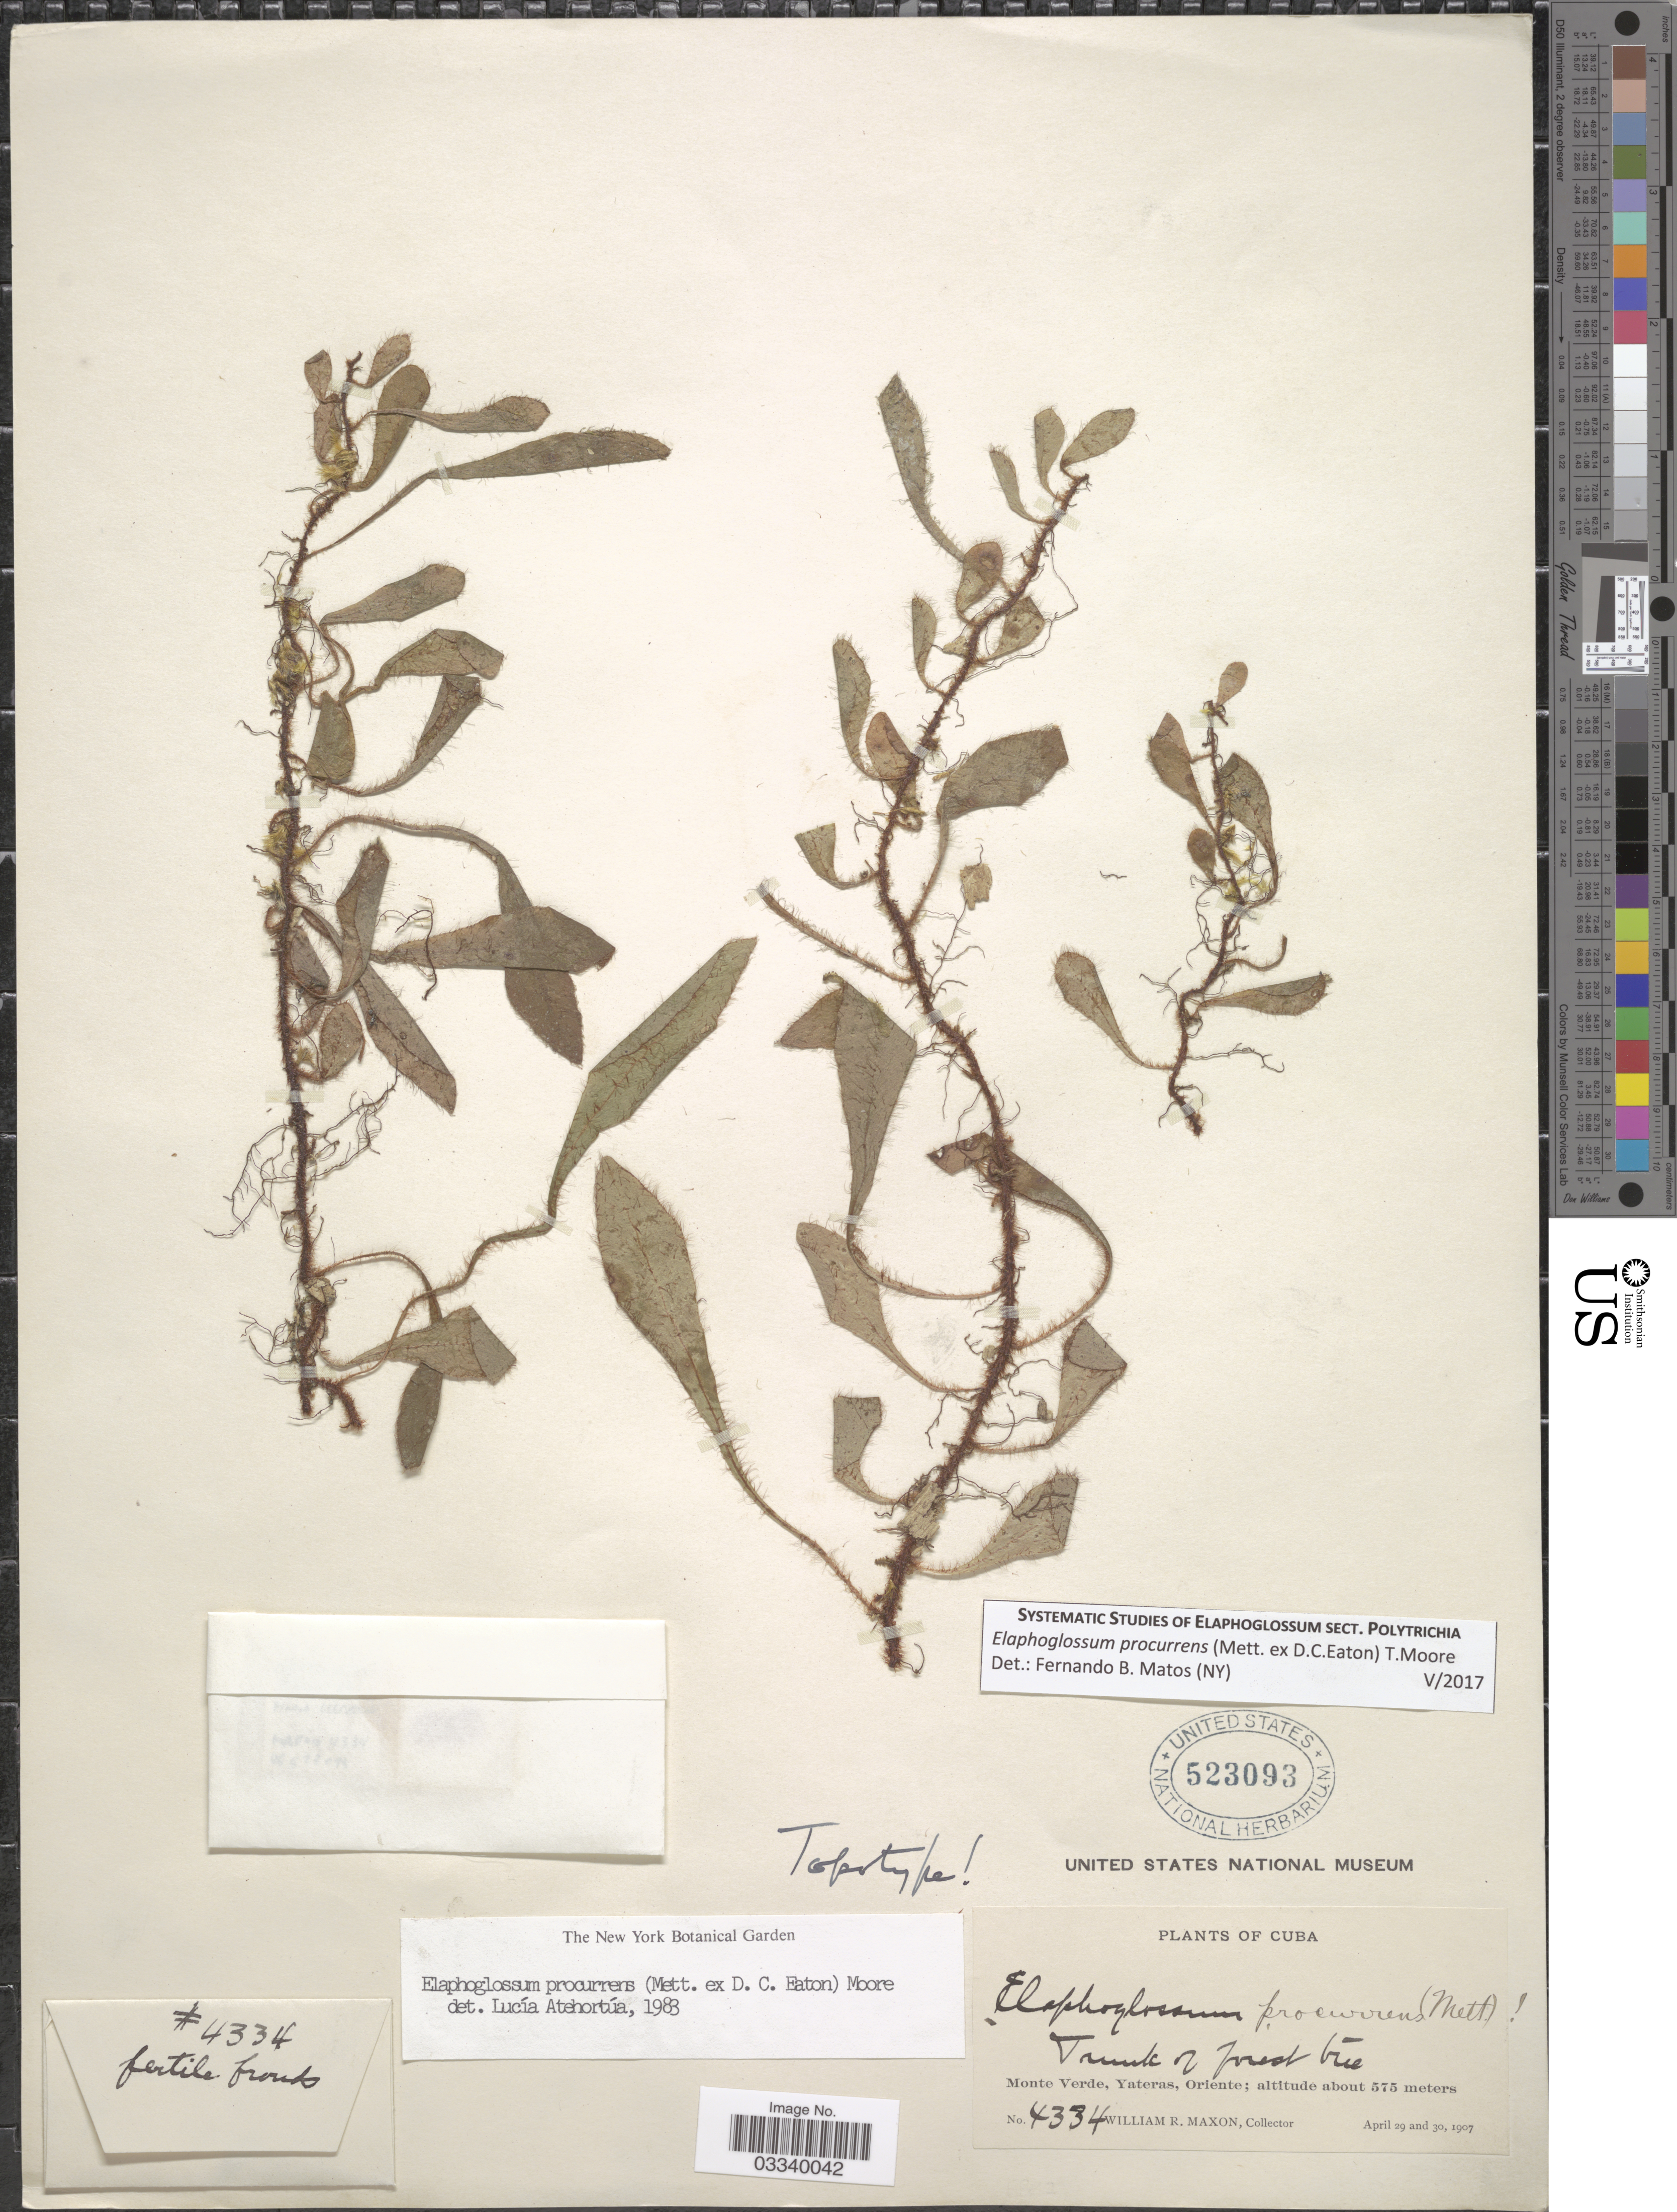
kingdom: Plantae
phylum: Tracheophyta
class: Polypodiopsida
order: Polypodiales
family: Dryopteridaceae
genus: Elaphoglossum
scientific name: Elaphoglossum procurrens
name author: (Mett. ex D.C. Eaton) T. Moore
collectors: W. R. Maxon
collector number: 4334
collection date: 1907-04-29/1907-04-30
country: Cuba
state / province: Oriente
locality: Monte Verde, Yateras.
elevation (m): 575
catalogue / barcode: US 523093